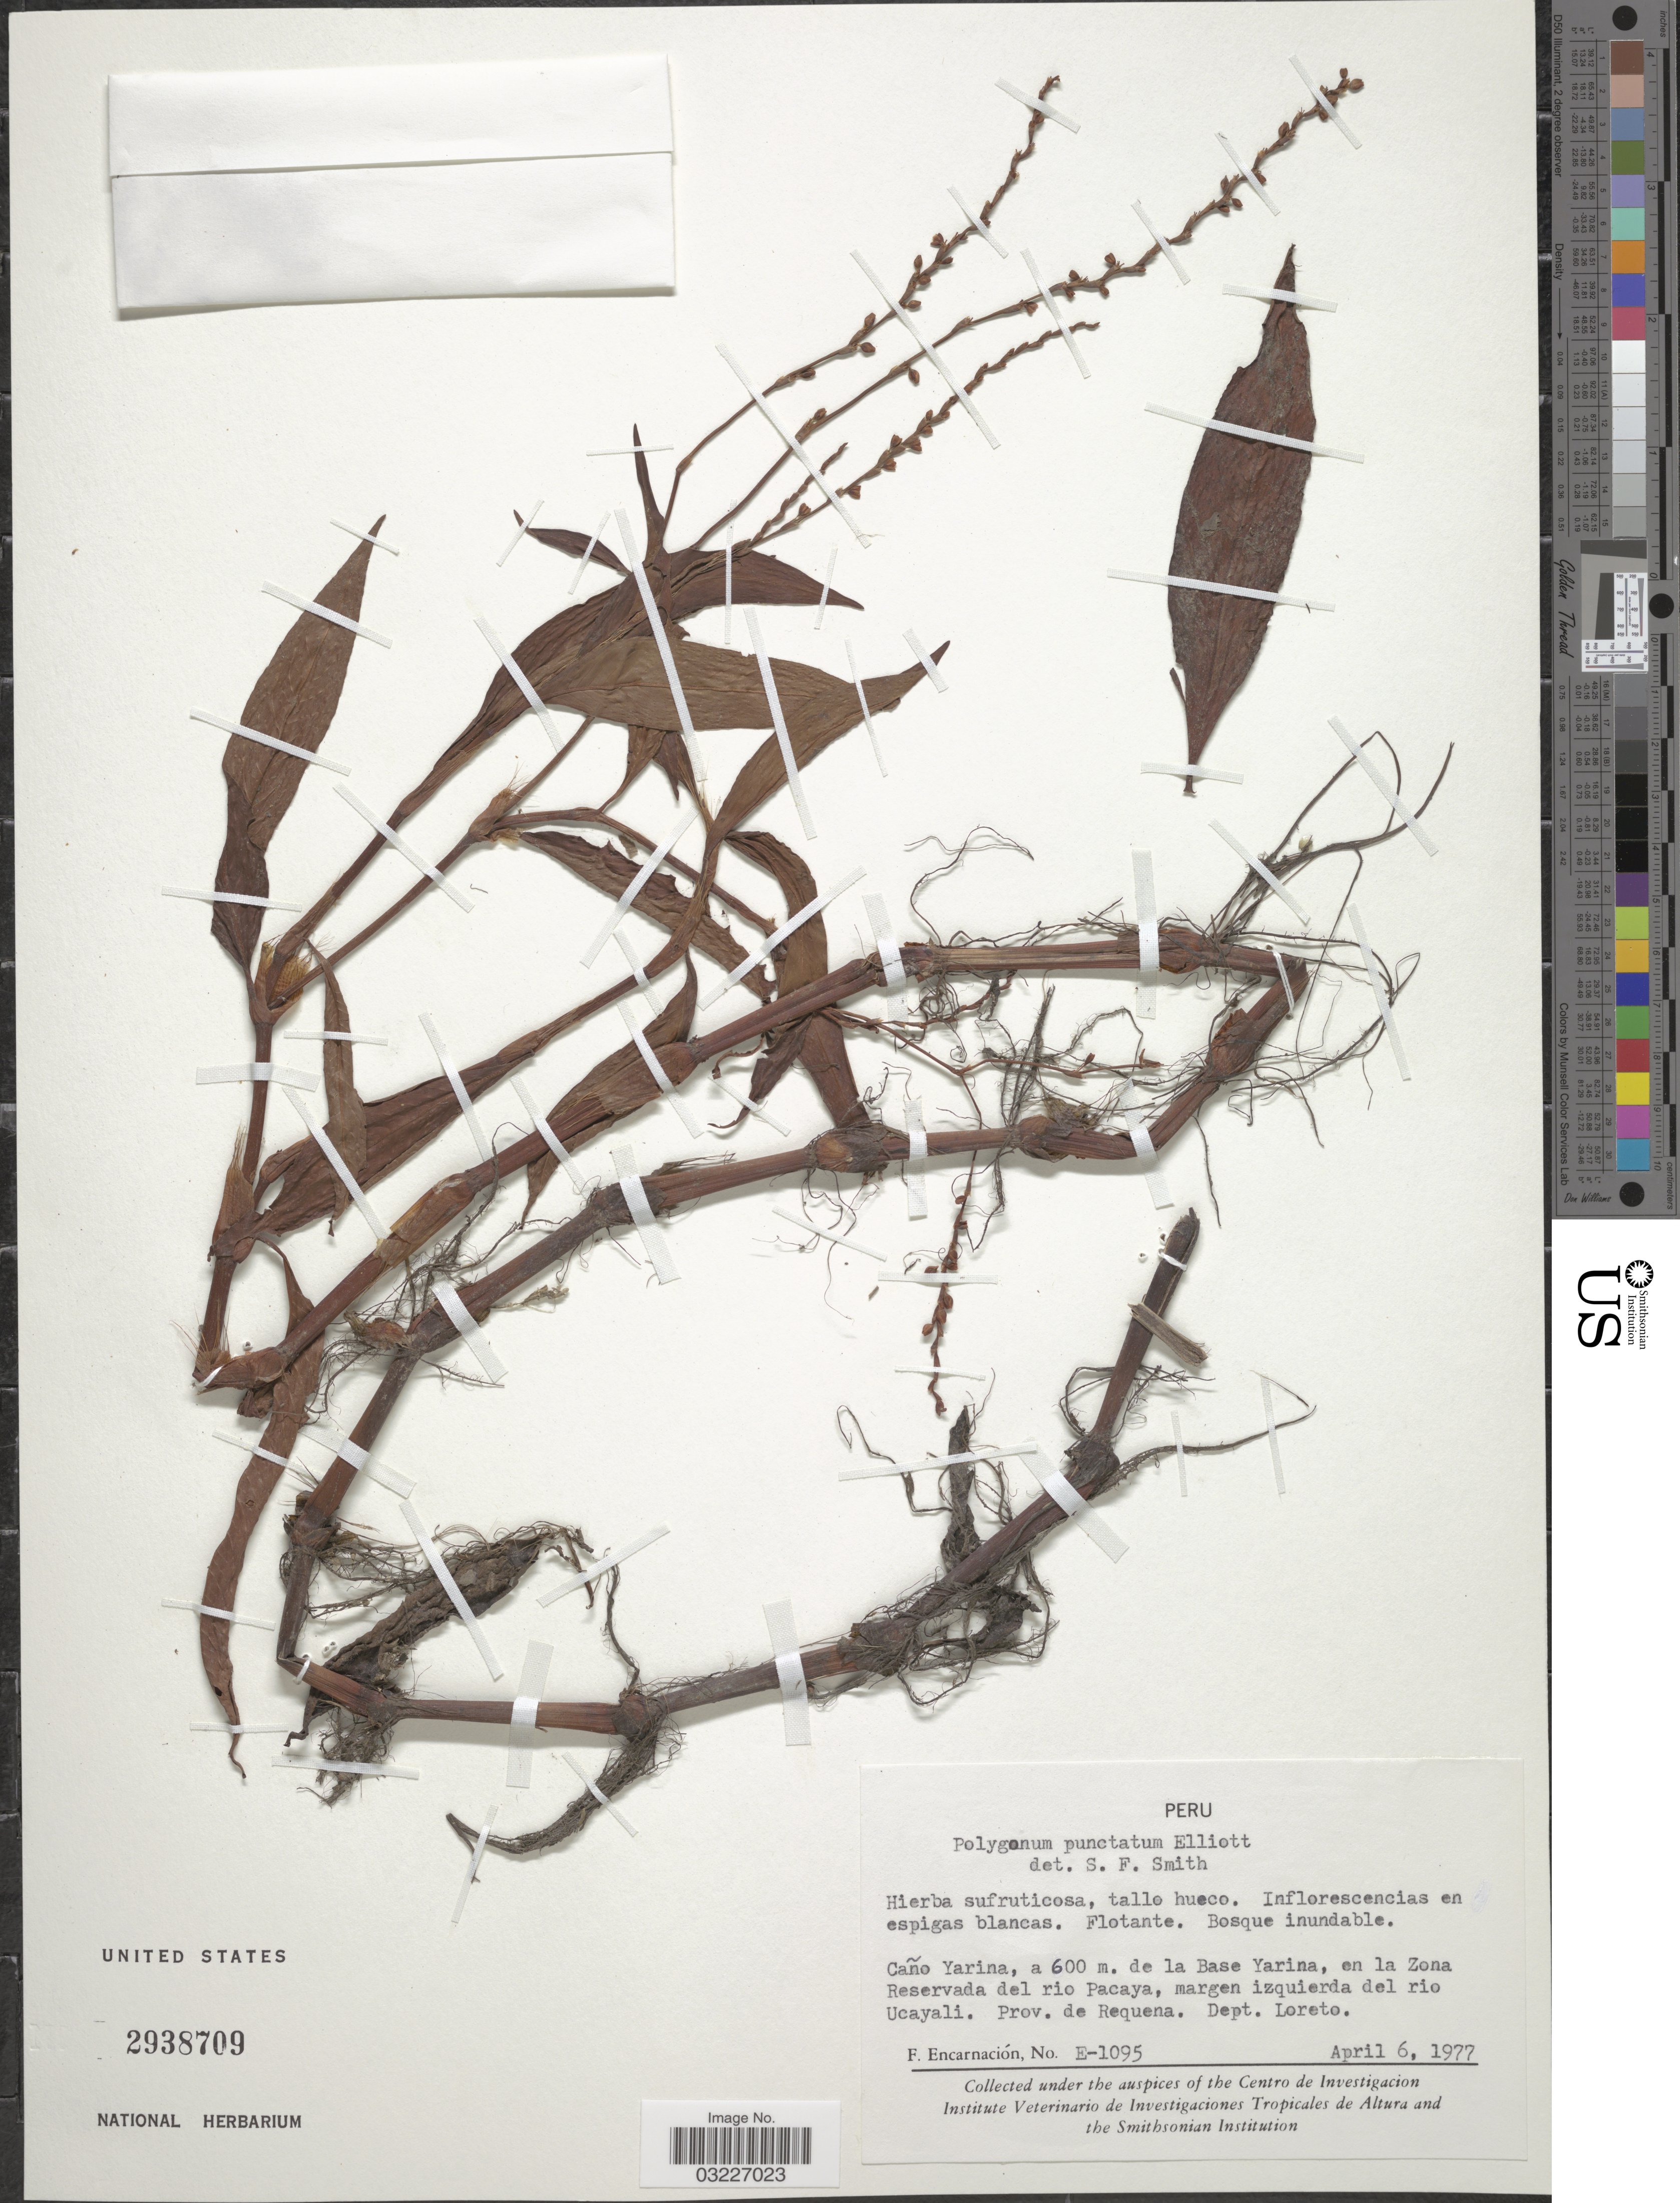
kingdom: Plantae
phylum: Tracheophyta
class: Magnoliopsida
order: Caryophyllales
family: Polygonaceae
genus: Polygonum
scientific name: Polygonum opelousanum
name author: Riddell ex Small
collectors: F. Encarnación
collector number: E-1095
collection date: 1977-04-06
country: Peru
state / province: Loreto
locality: Caño Yarina, a 600 m. de la Base Yarina, en la Zona Reservada del rio Pacaya, margen izquierda del rio Ucayali. Prov. de Requena. Dept. Loreto.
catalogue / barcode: US 2938709